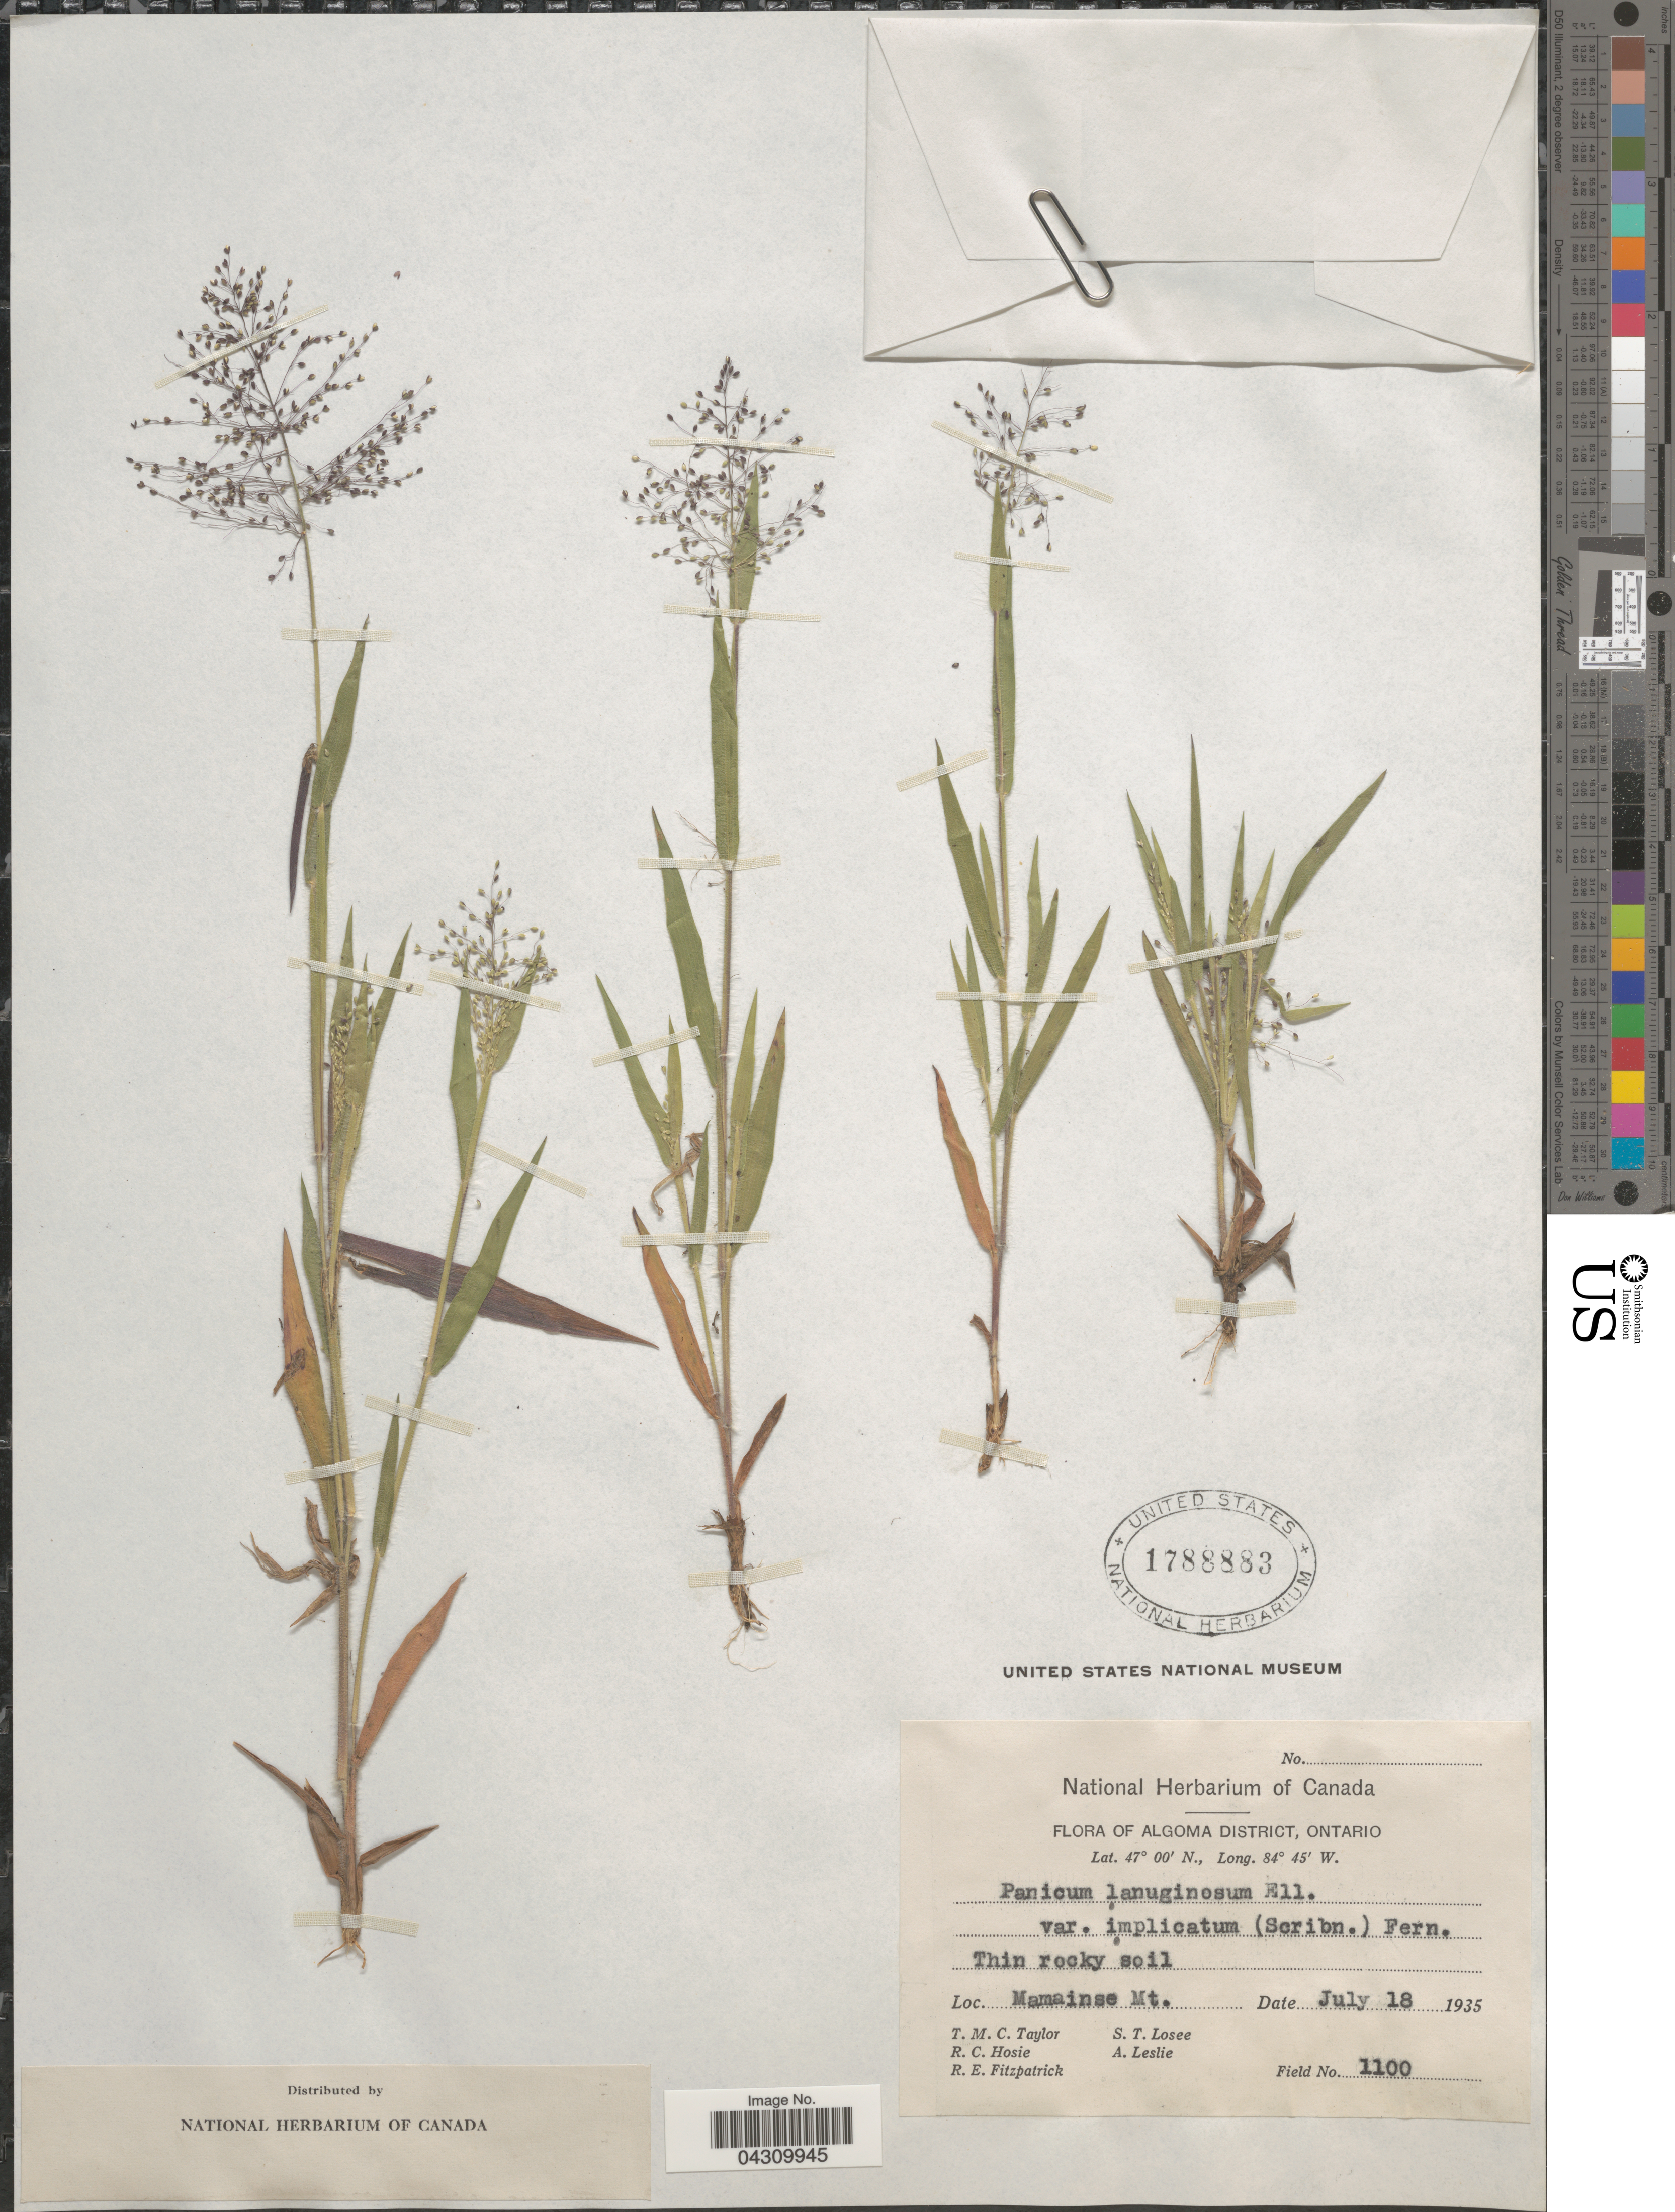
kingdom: Plantae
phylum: Tracheophyta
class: Liliopsida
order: Poales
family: Poaceae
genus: Dichanthelium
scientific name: Dichanthelium acuminatum var. acuminatum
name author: (Sw.) Gould & C.A. Clark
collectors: T. M. C. Taylor, R. Hosie, R. Fitzpatrick, S. Losee & A. Leslie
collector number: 1100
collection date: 1935-07-18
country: Canada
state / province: Ontario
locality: Algoma District. Mamainse Mt.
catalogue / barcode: US 1788883